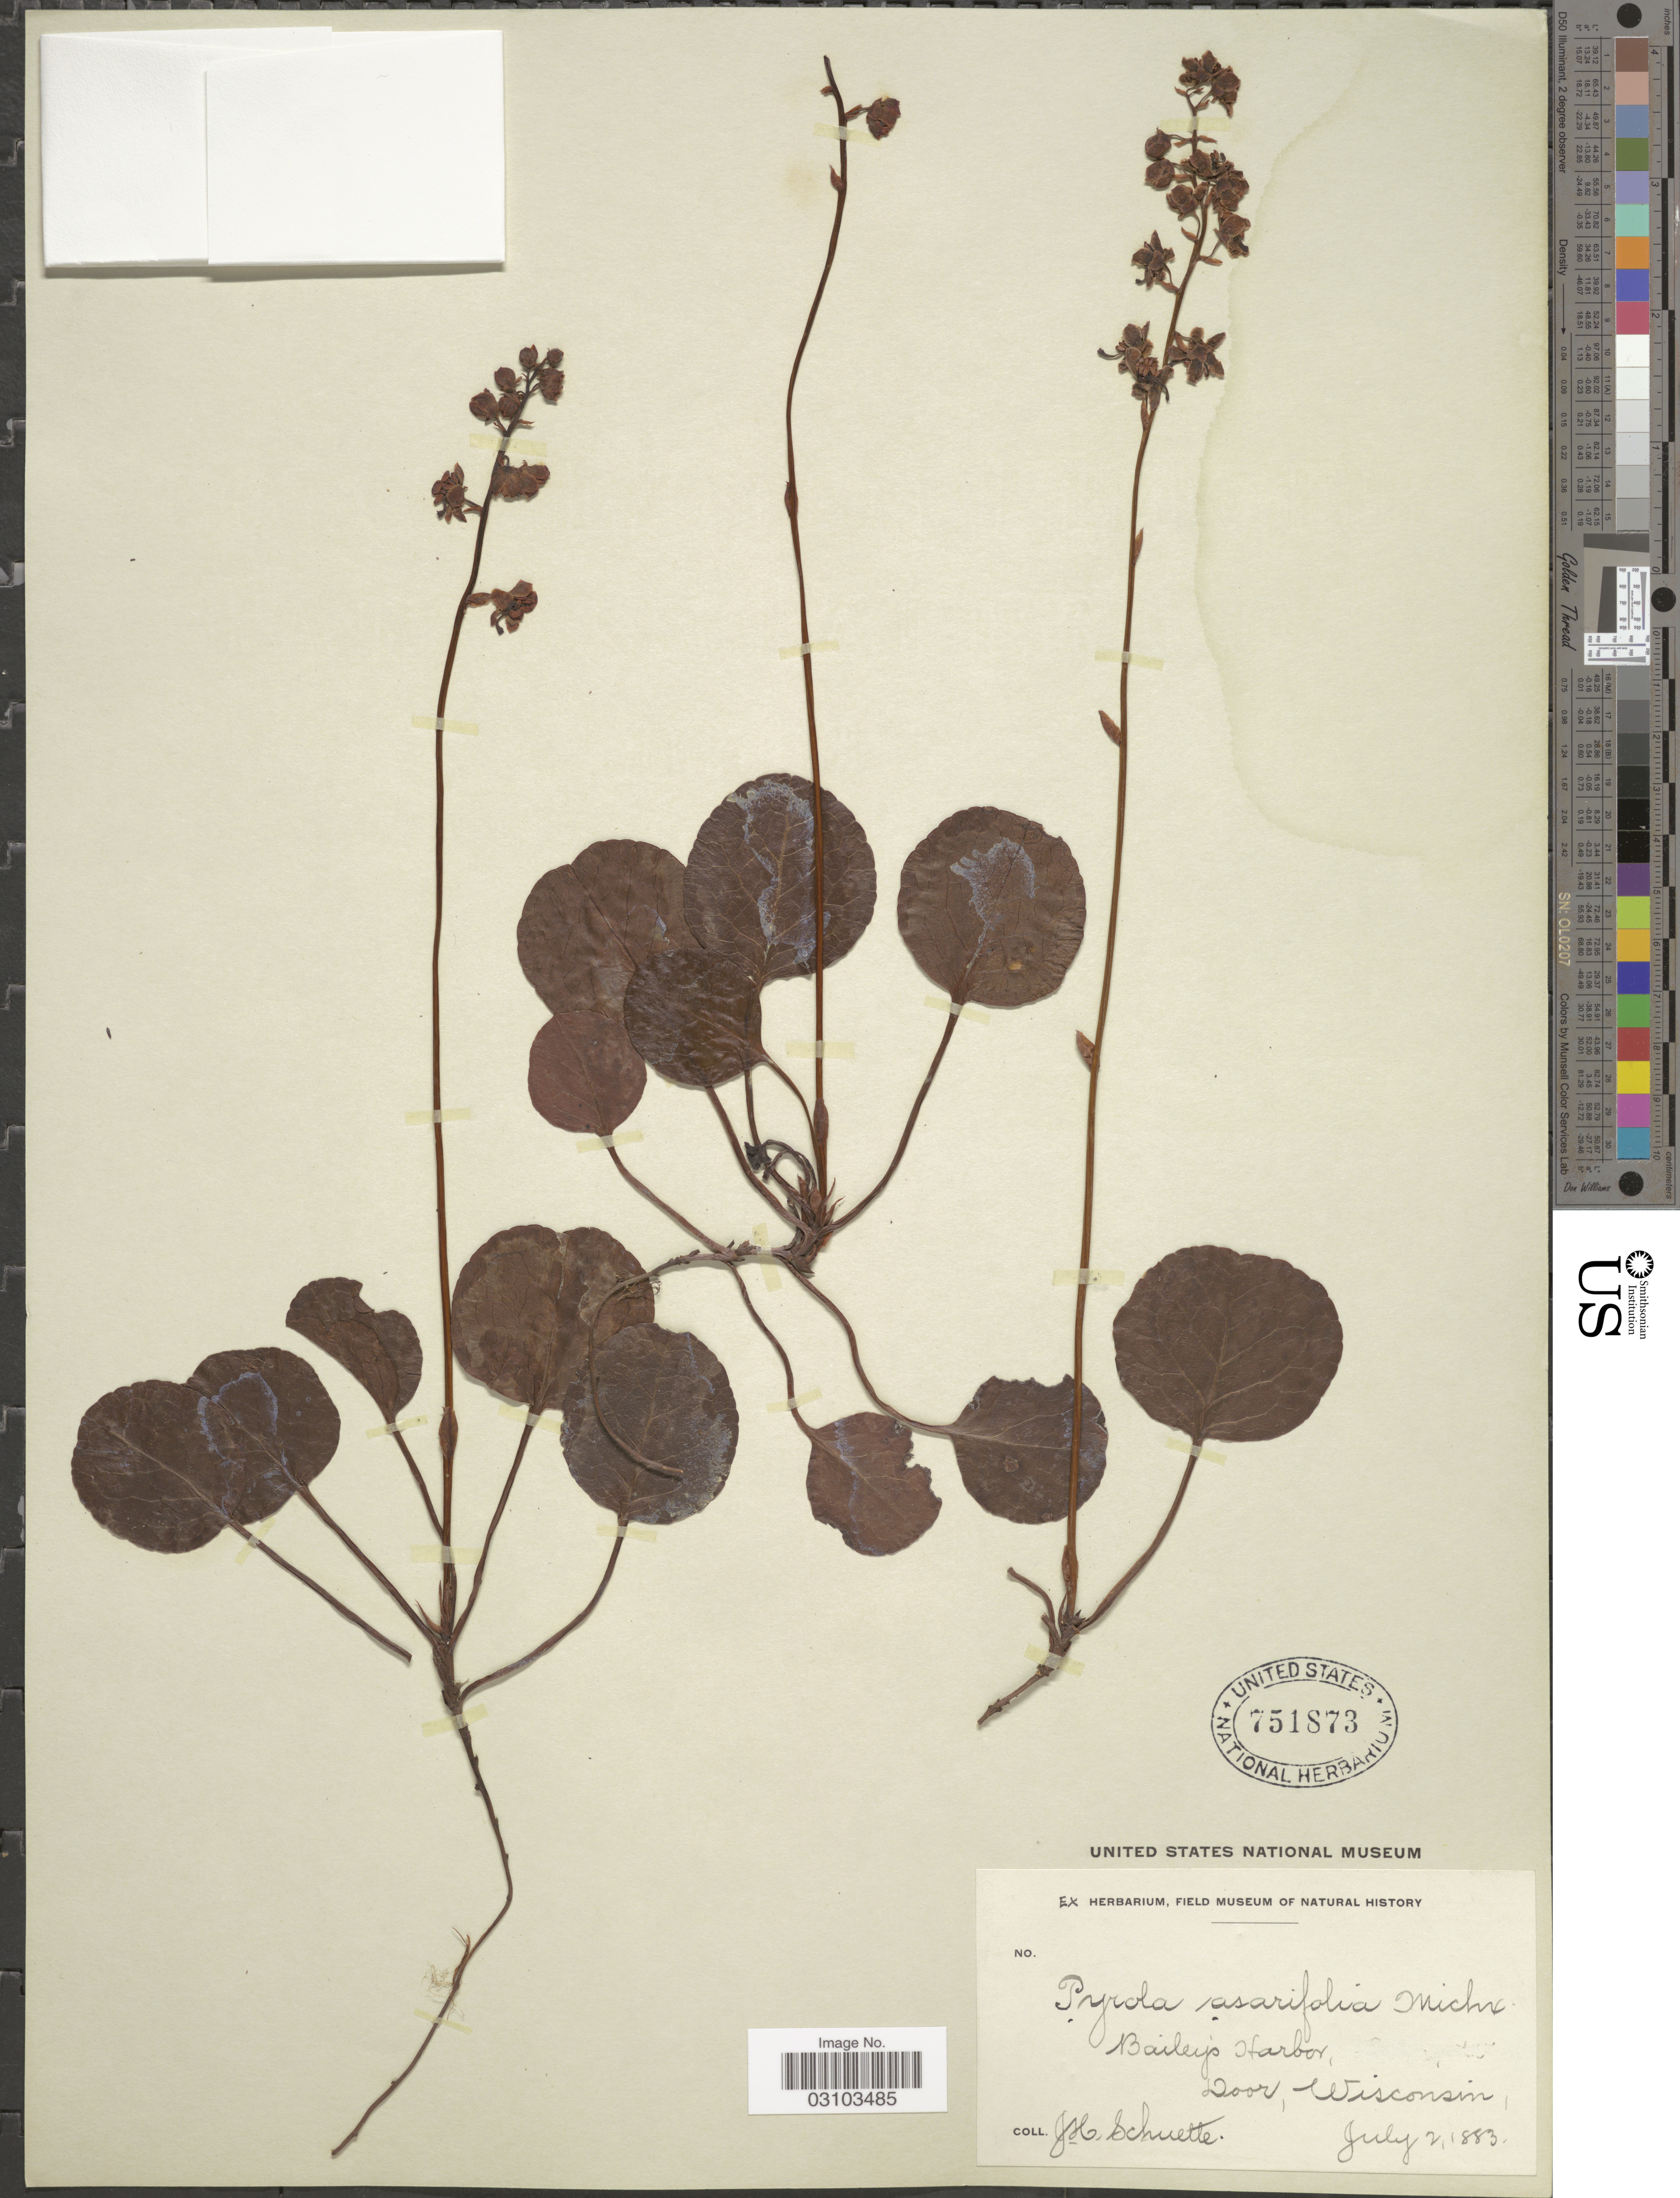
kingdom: Plantae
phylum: Tracheophyta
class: Magnoliopsida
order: Ericales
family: Ericaceae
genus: Pyrola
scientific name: Pyrola asarifolia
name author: Michx.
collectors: J. H. Schuette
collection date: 1883-07-02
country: United States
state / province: Wisconsin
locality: Bailey's Harbor, Door.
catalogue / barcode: US 751873